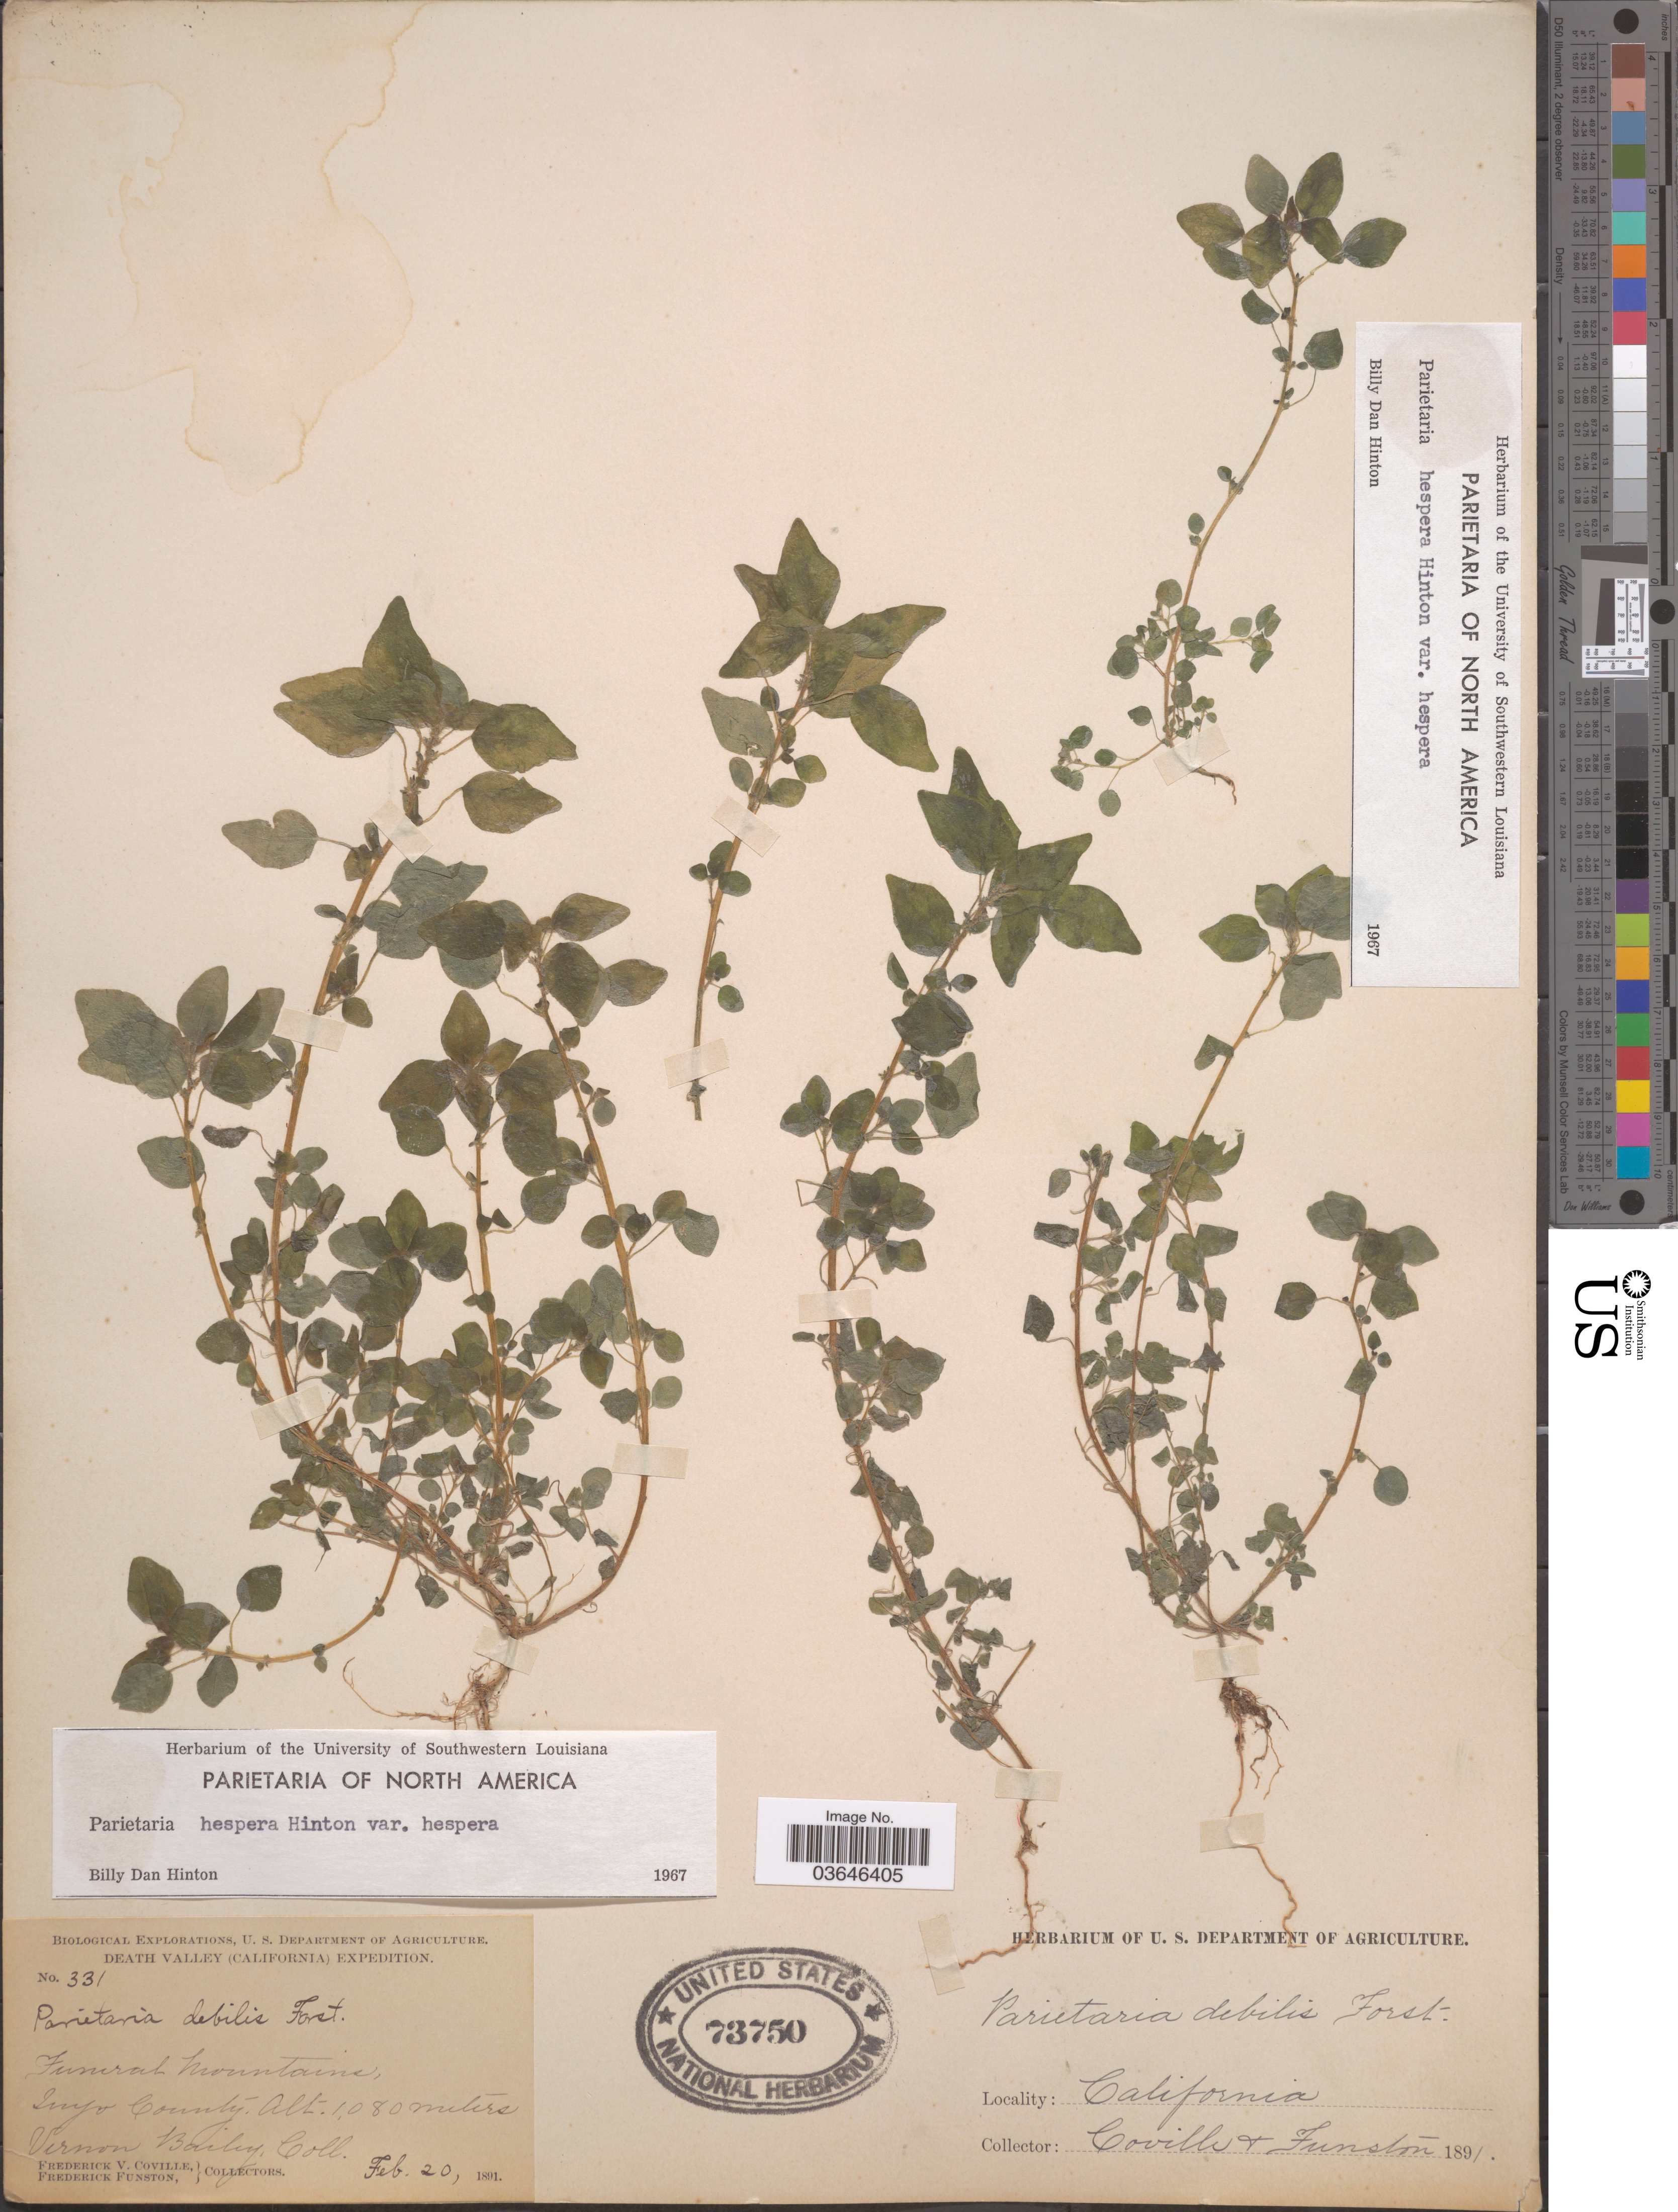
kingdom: Plantae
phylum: Tracheophyta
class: Magnoliopsida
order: Rosales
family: Urticaceae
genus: Parietaria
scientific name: Parietaria hespera var. hespera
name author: Hinton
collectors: V. O. Bailey, F. V. Coville & F. Funston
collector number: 331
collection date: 1891-02-20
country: United States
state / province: California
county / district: Inyo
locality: Death Valley. Funeral Mountains. Inyo County.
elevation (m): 1080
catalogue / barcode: US 73750